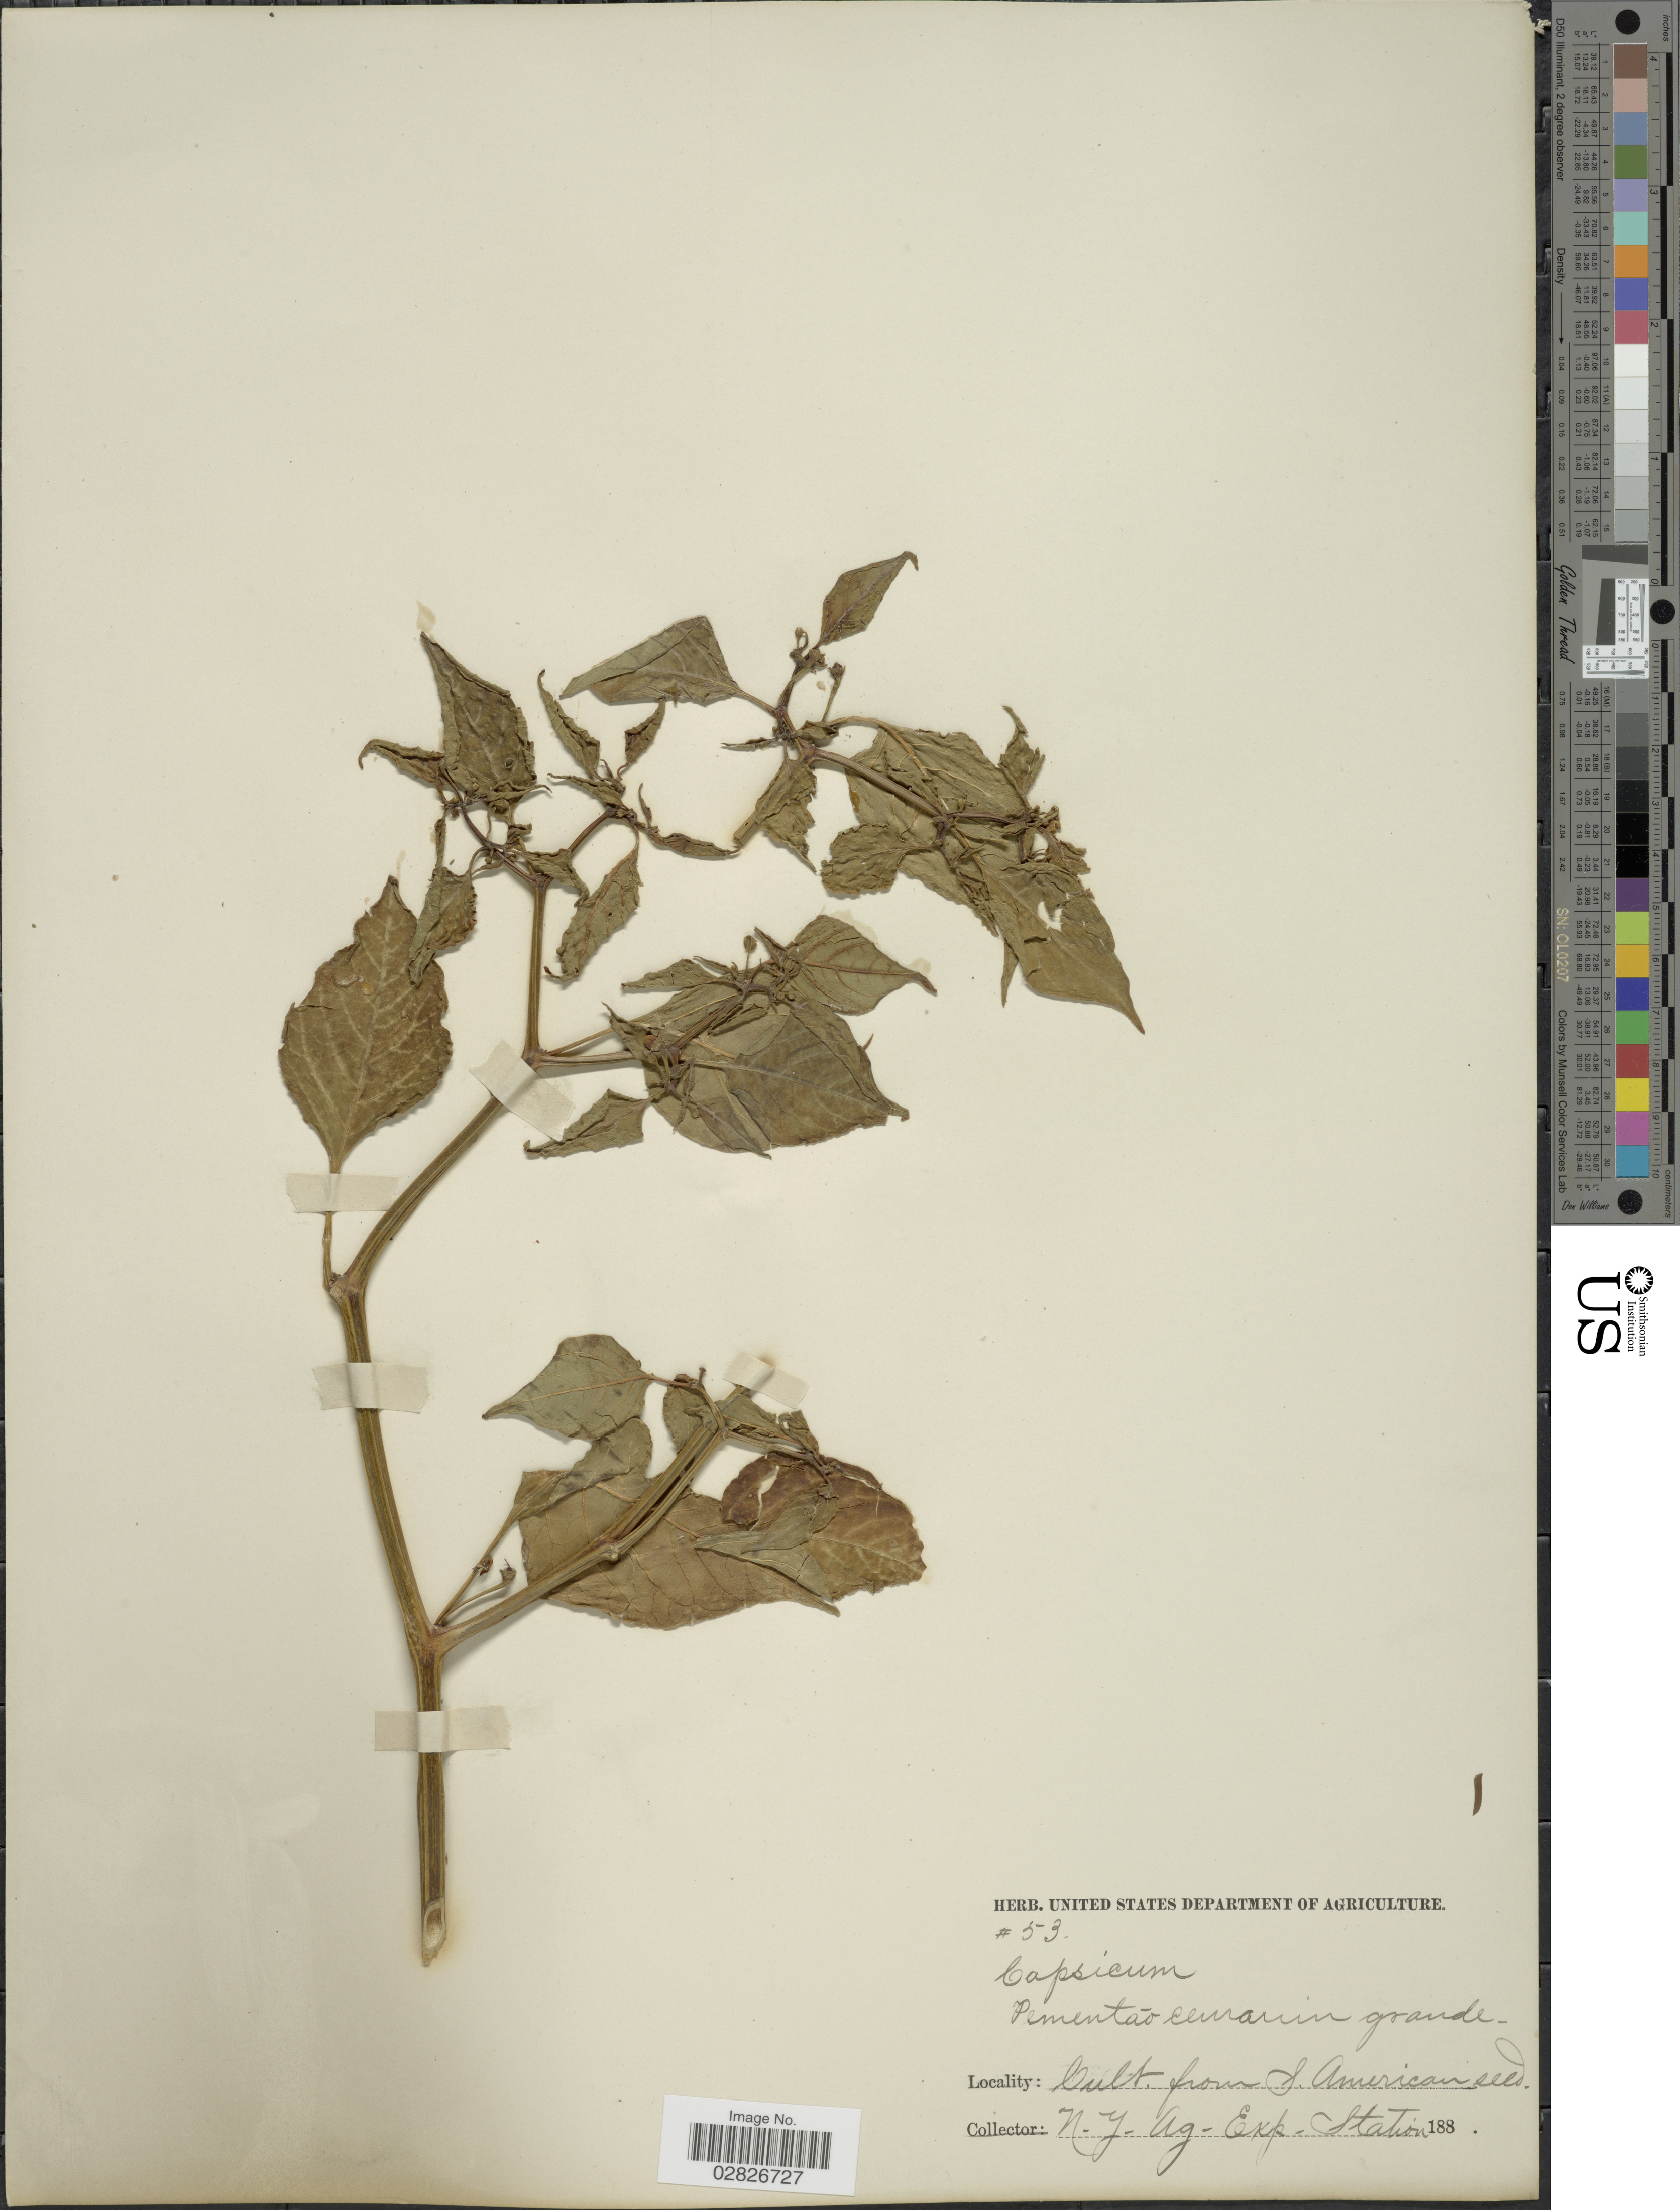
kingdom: Plantae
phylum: Tracheophyta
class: Magnoliopsida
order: Solanales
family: Solanaceae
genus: Capsicum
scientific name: Capsicum sp.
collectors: Facchini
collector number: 53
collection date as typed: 188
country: United States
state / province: New York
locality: N.Y. Ag. Exp. Station.